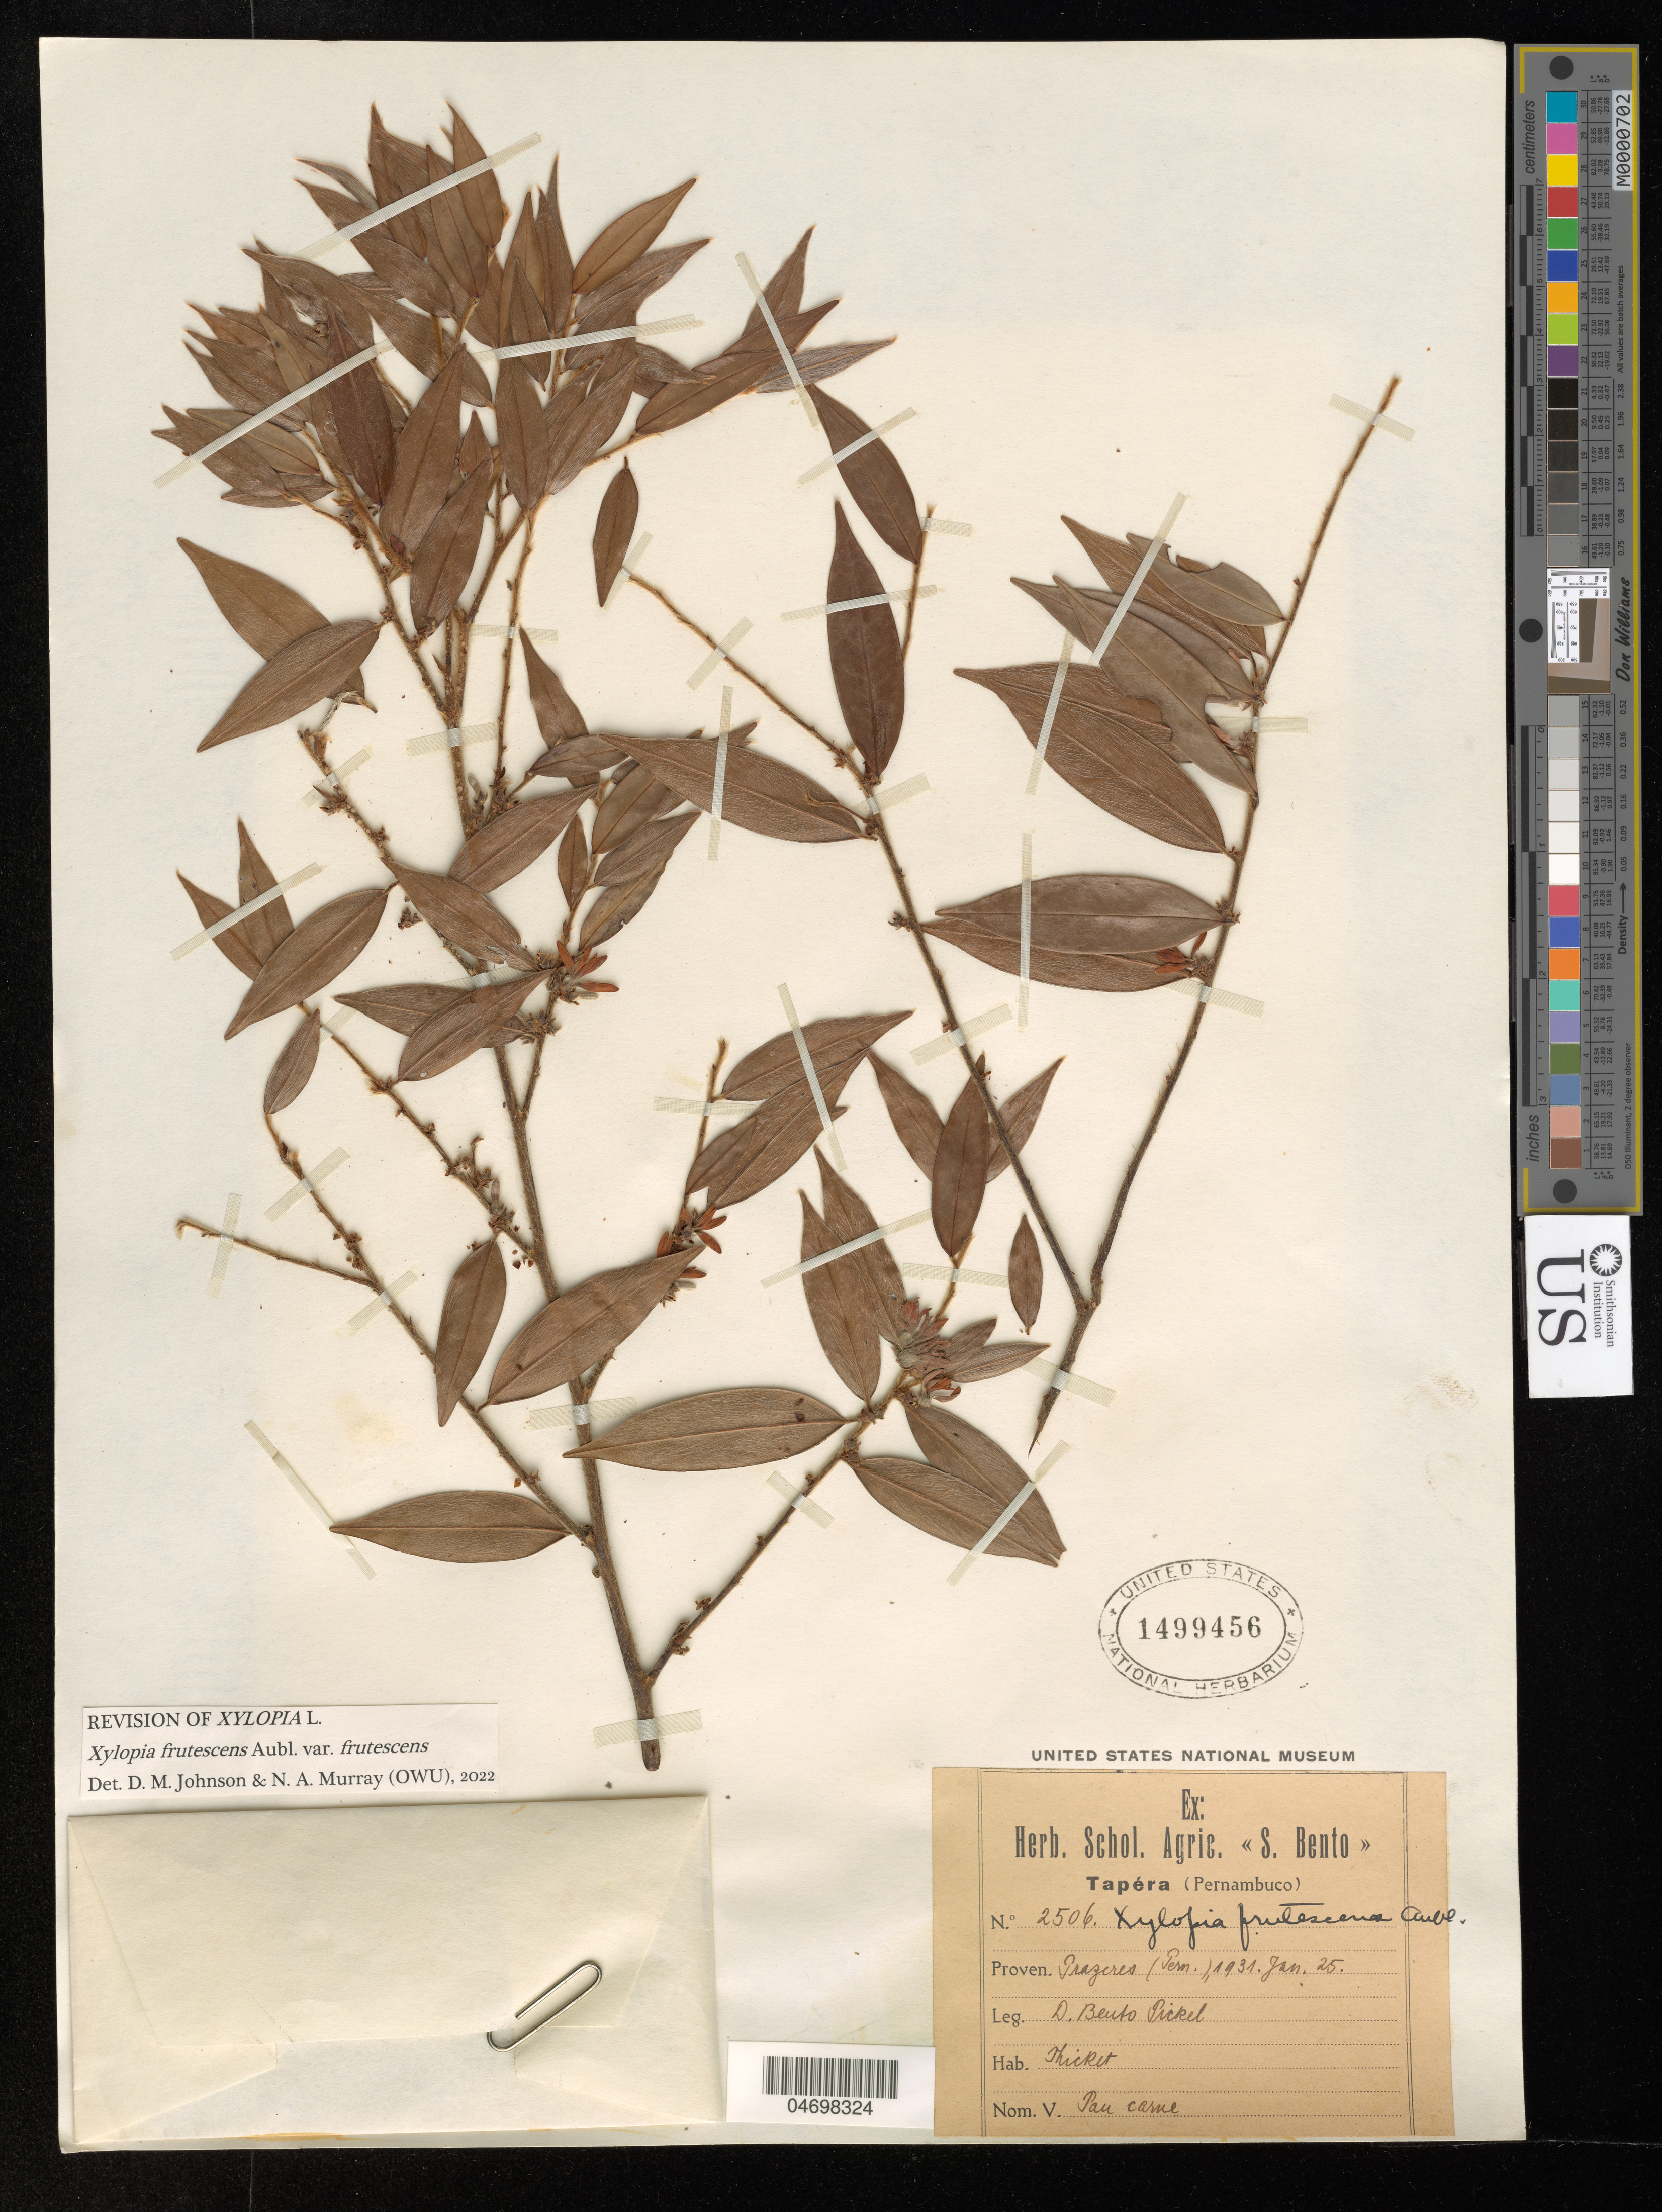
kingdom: Plantae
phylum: Tracheophyta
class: Magnoliopsida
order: Magnoliales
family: Annonaceae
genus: Xylopia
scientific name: Xylopia frutescens var. frutescens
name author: Aubl.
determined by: Johnson, D. M.; Murray, N. A.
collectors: B. J. Pickel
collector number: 2506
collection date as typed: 25 Jan 1931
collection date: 1931-01-25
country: Brazil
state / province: Pernambuco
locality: Prazeres, tapera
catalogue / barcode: US 1499456